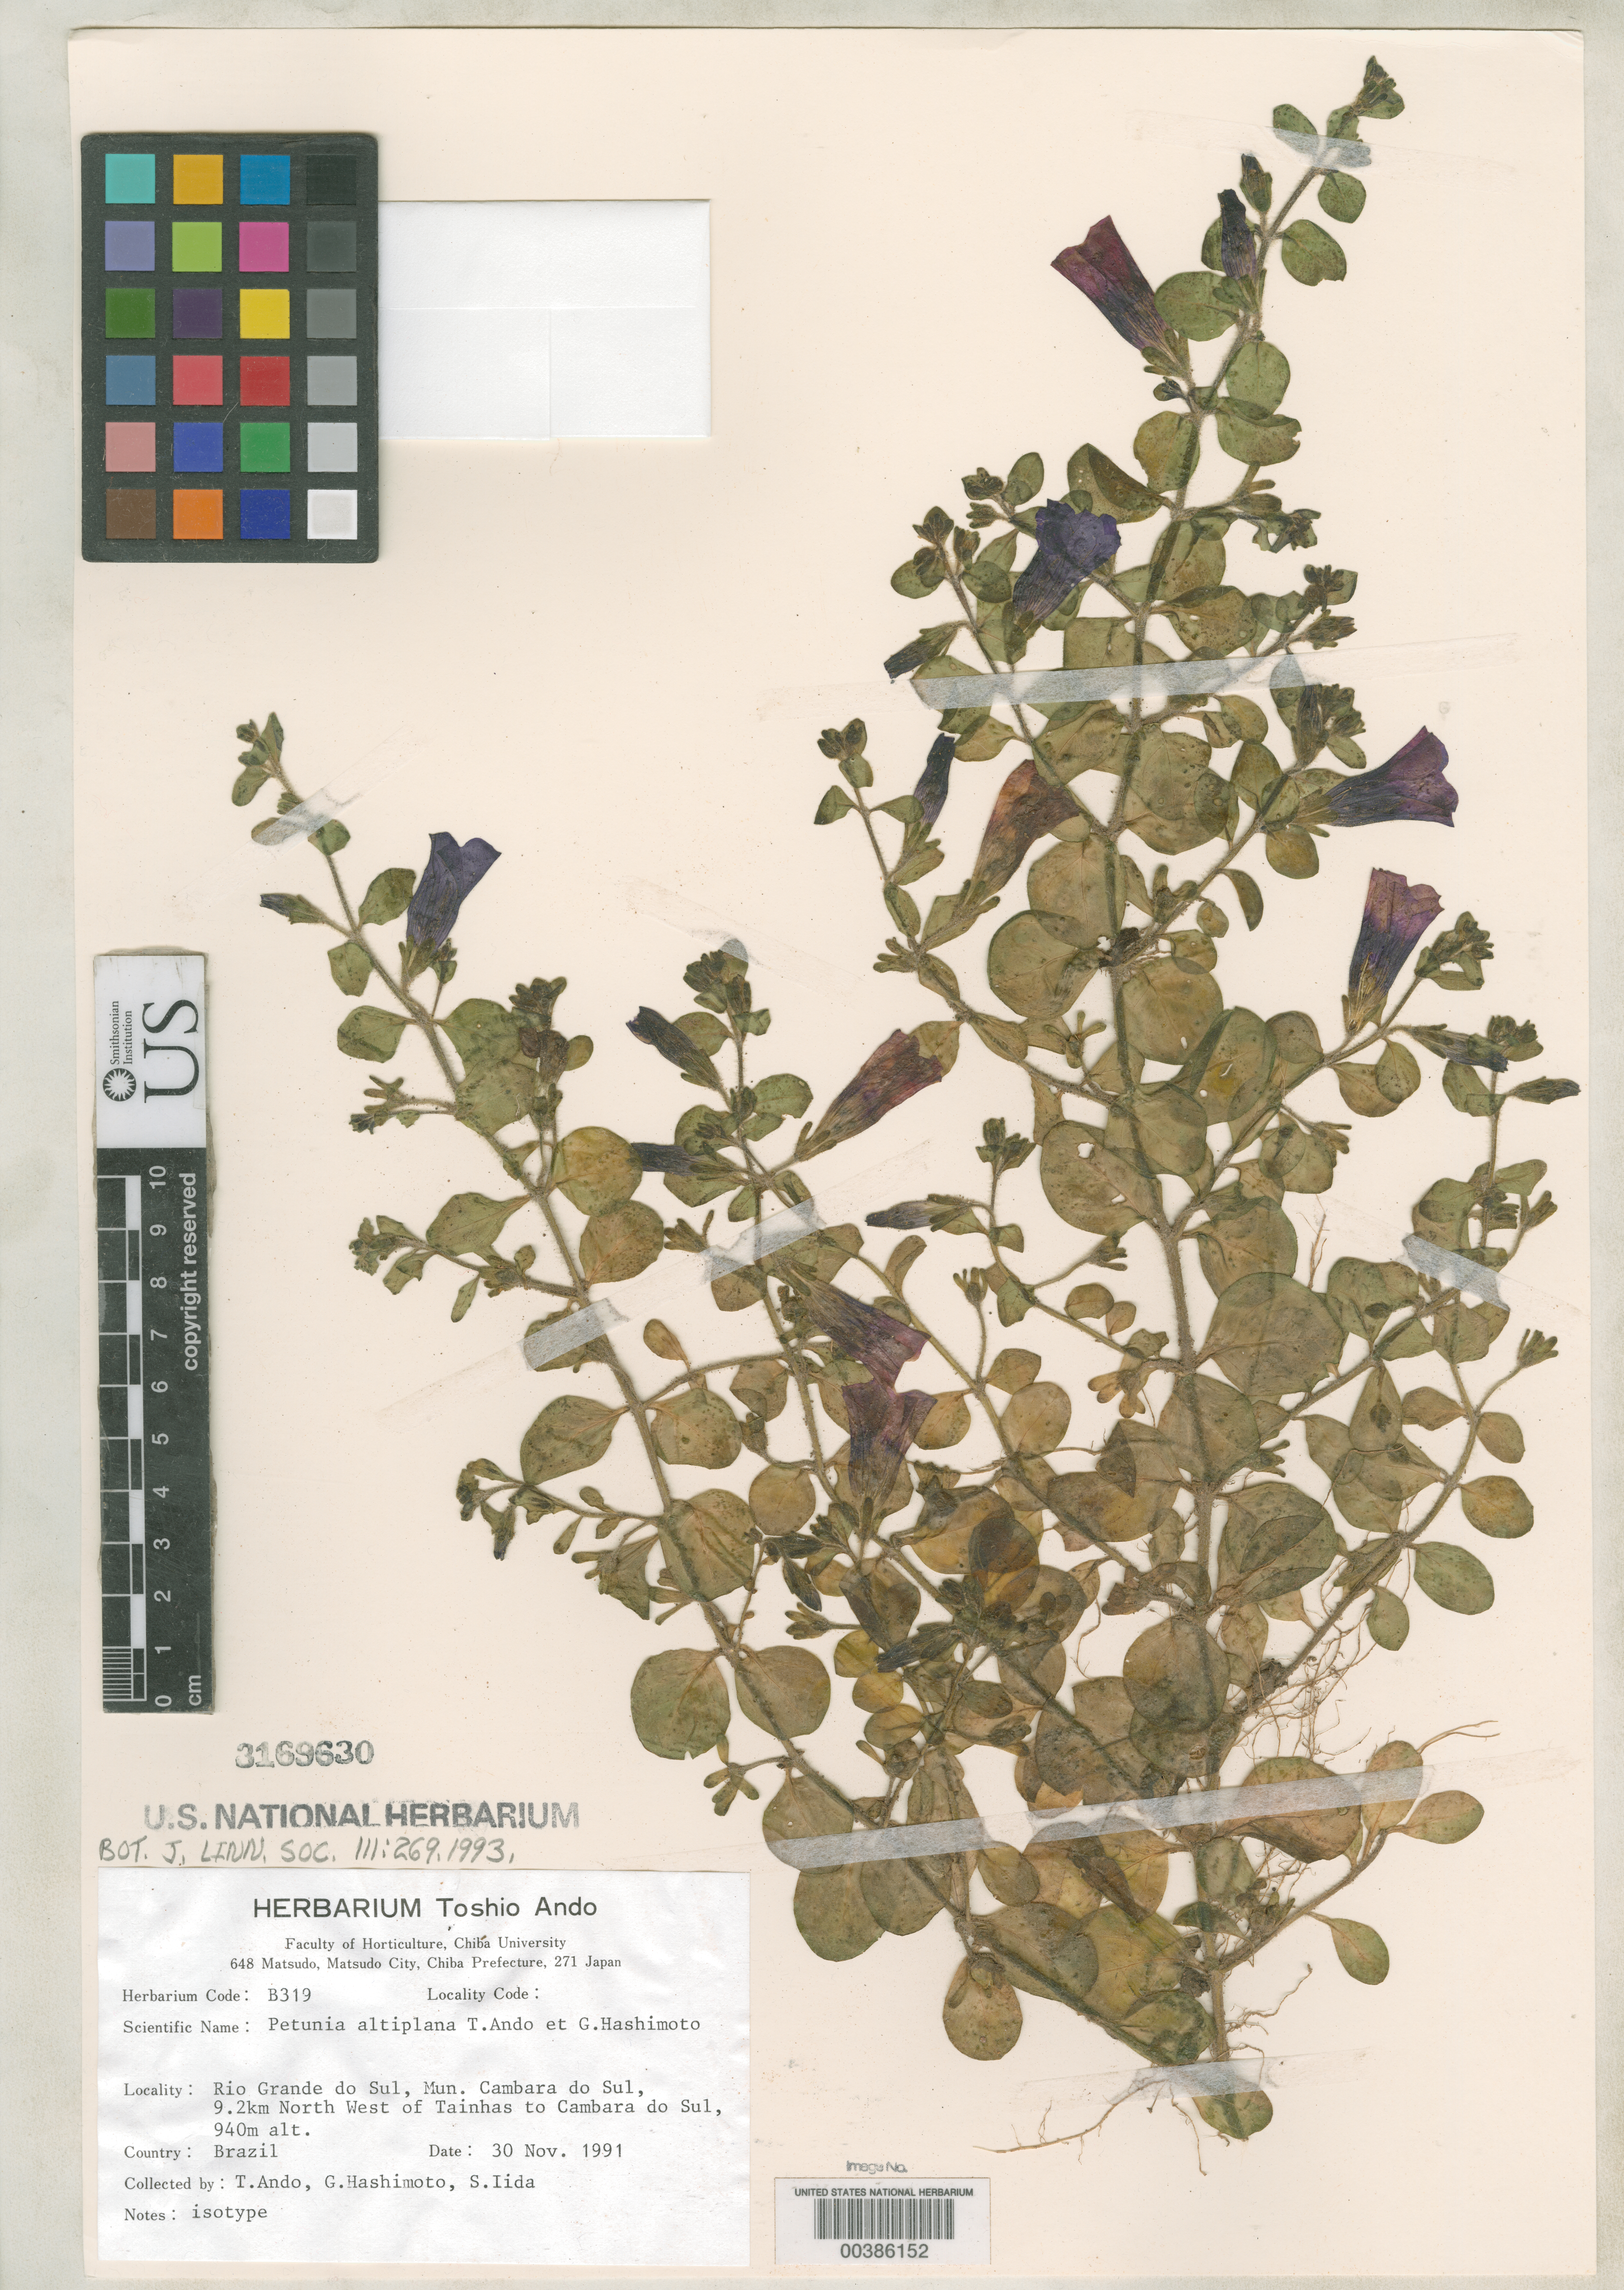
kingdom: Plantae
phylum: Tracheophyta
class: Magnoliopsida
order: Solanales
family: Solanaceae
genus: Petunia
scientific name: Petunia altiplana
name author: T. Ando & Hashimoto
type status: Isotype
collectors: T. Ando, G. Hashimoto & S. Iida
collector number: B 319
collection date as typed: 30 Nov 1991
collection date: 1991-11-30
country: Brazil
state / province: Rio Grande do Sul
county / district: Cambara do Sul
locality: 9.2 km NW of Tainhas to Cambara do Sul.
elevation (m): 940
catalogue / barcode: US 3169630